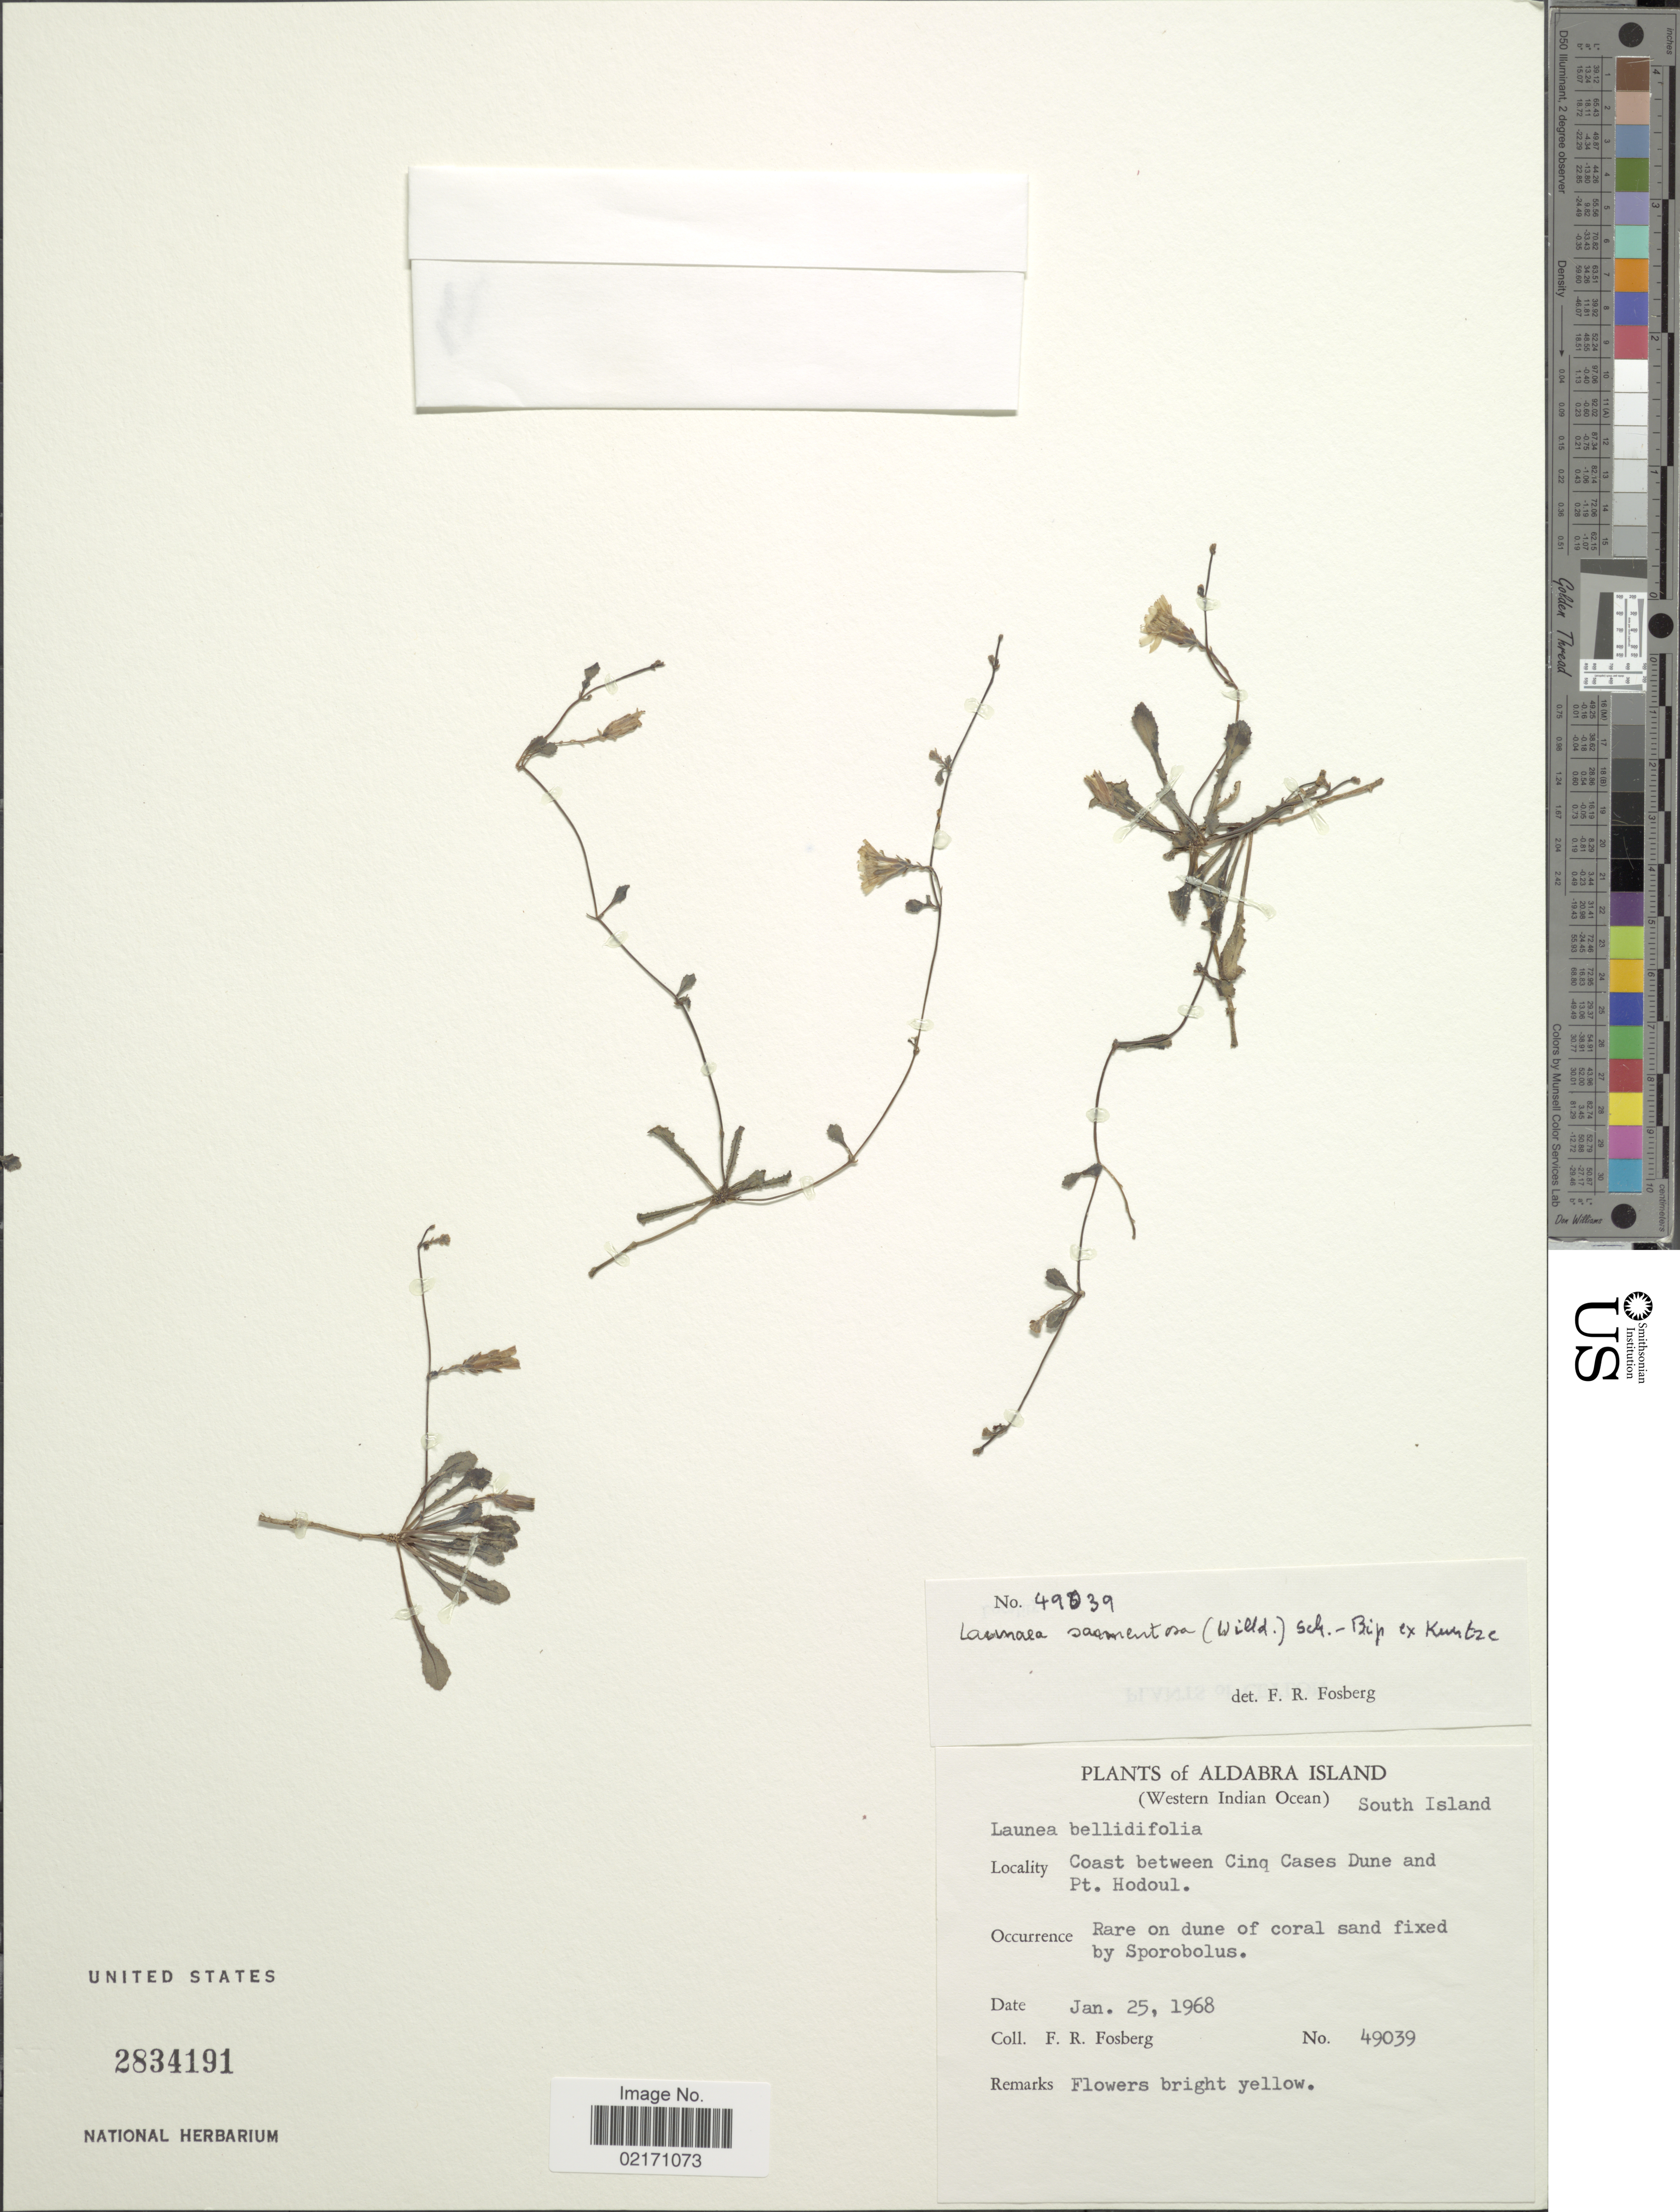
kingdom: Plantae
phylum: Tracheophyta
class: Magnoliopsida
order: Asterales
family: Asteraceae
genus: Launaea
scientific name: Launaea sarmentosa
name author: (Willd.) Kuntze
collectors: F. R. Fosberg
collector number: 49039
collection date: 1968-01-25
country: Seychelles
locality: Aldabra Island, Western Indian Ocean, South Island, Coast between Cinq Cases Dune and Pt. Hodoul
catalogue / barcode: US 2834191